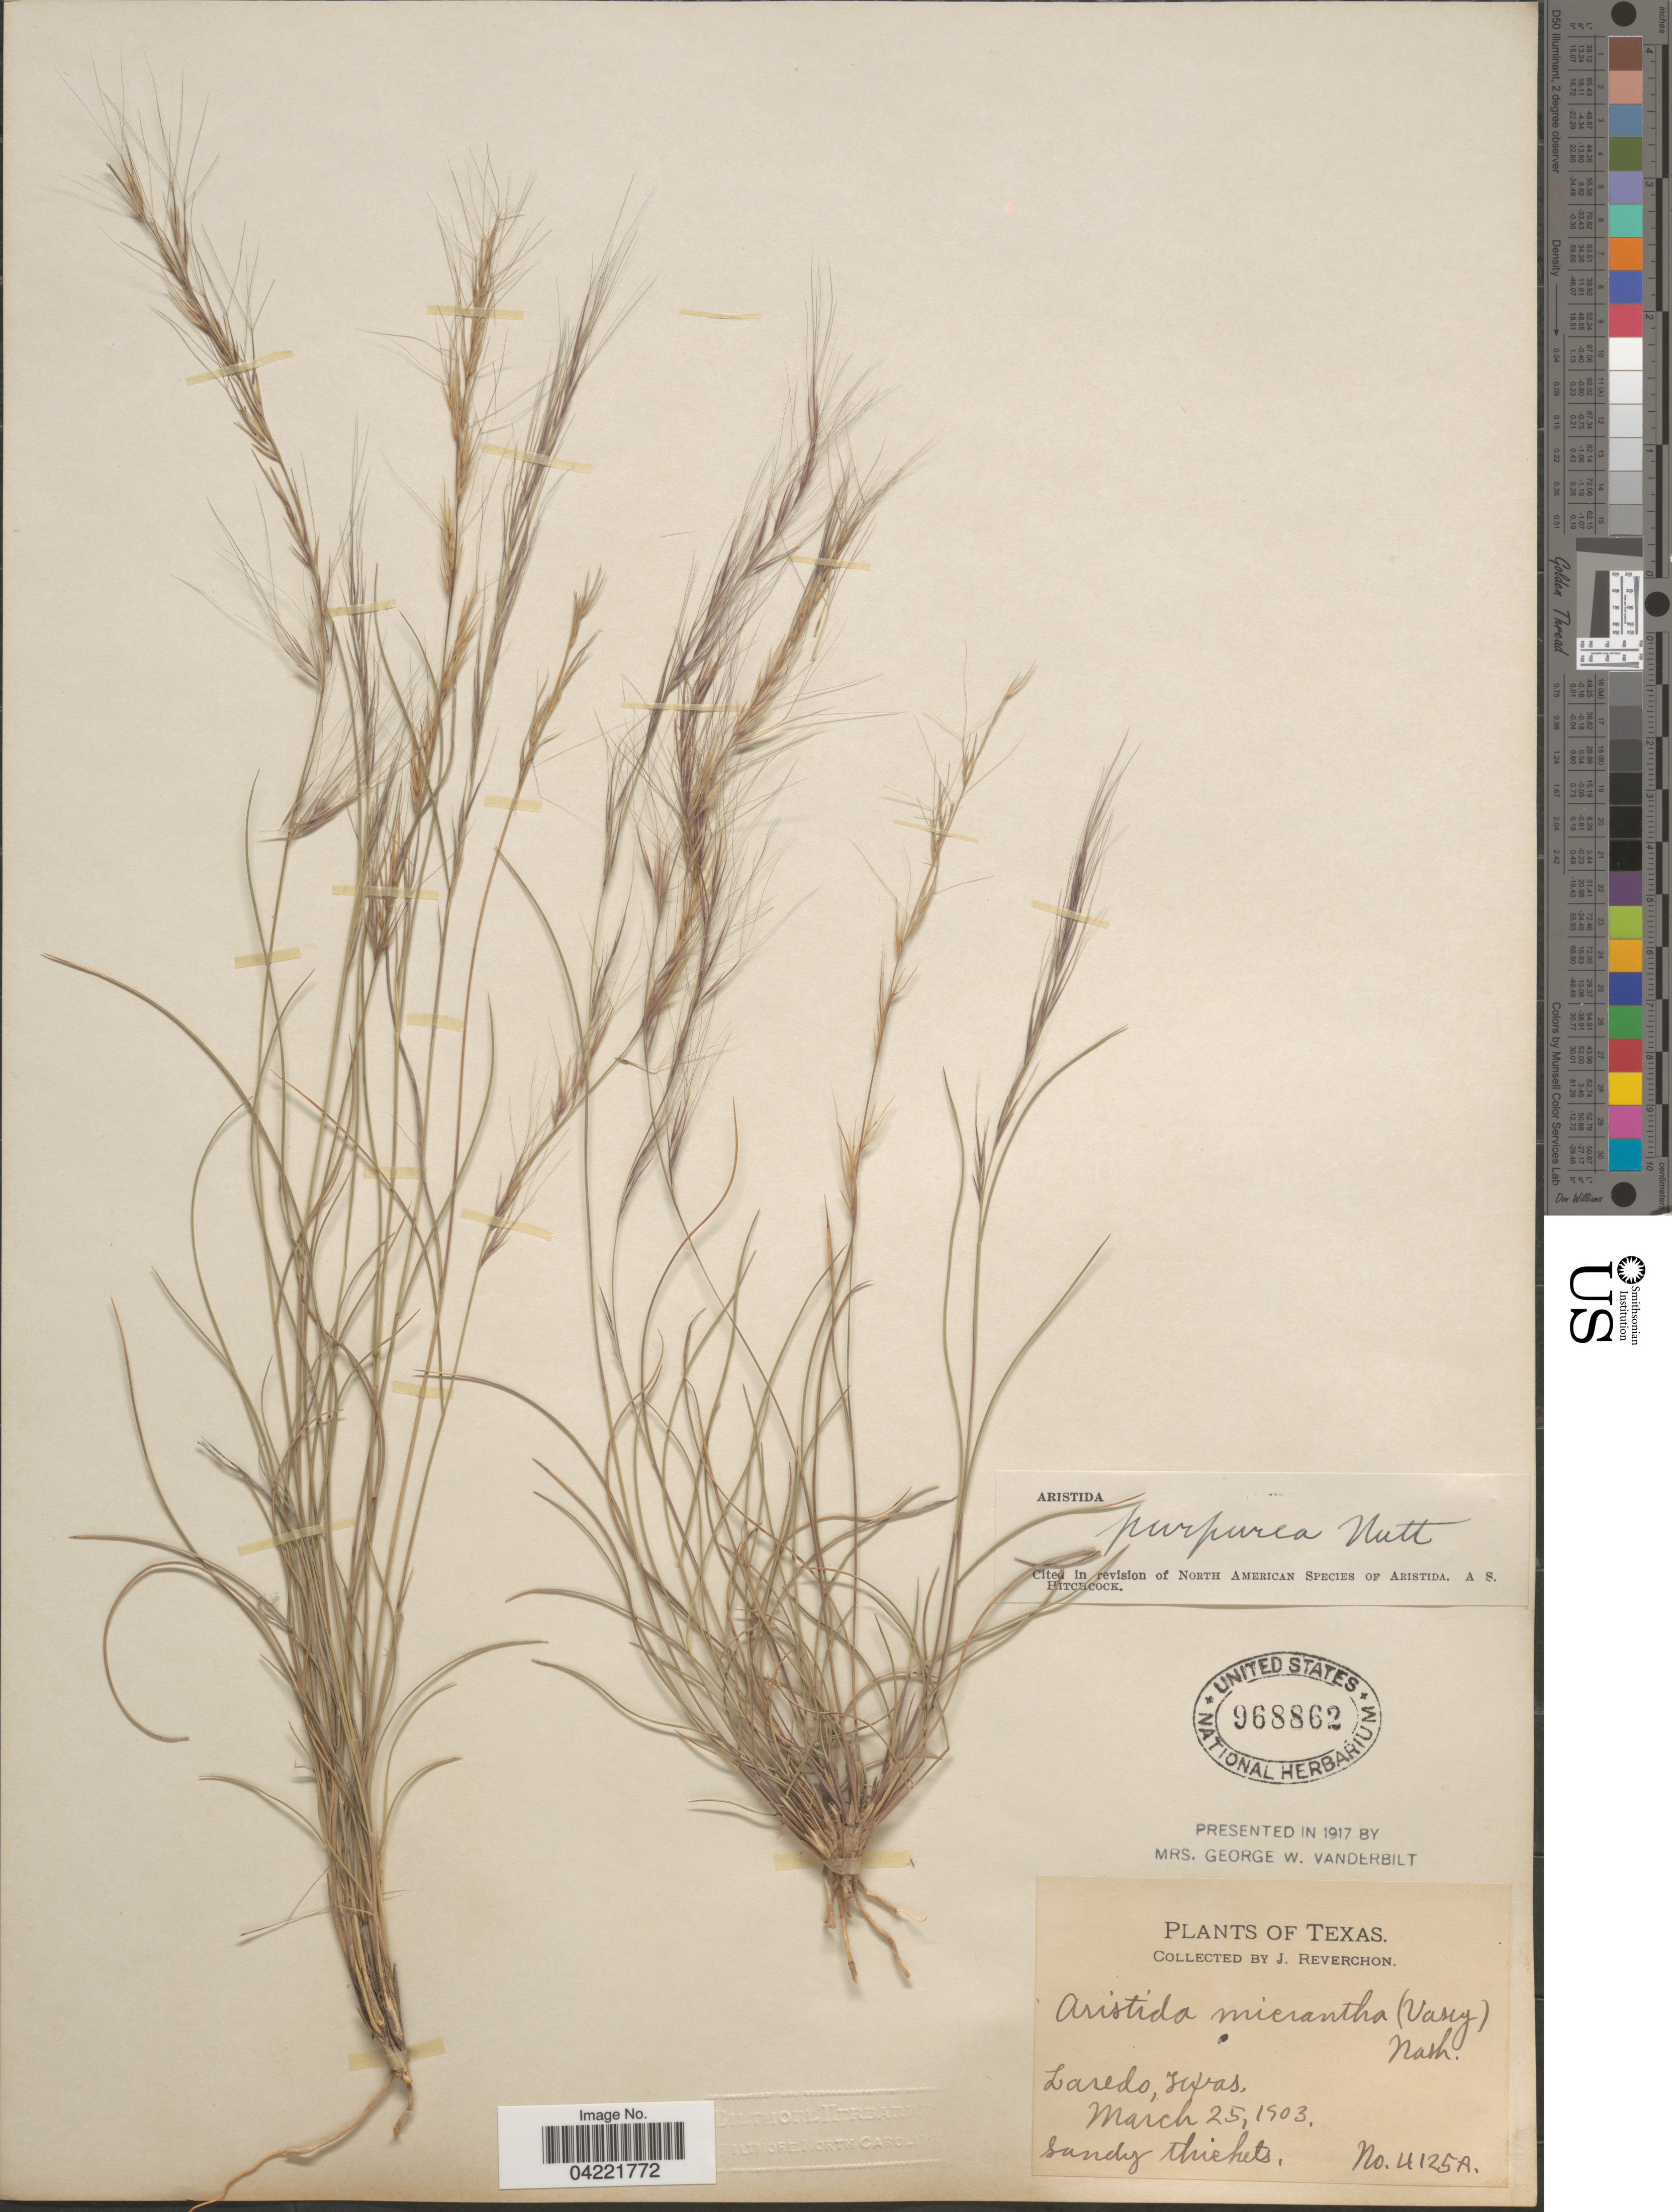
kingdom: Plantae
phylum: Tracheophyta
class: Liliopsida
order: Poales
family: Poaceae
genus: Aristida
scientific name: Aristida purpurea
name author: Nutt.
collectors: J. Reverchon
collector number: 4125A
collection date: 1903-03-25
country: United States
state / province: Texas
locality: Laredo.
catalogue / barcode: US 968862